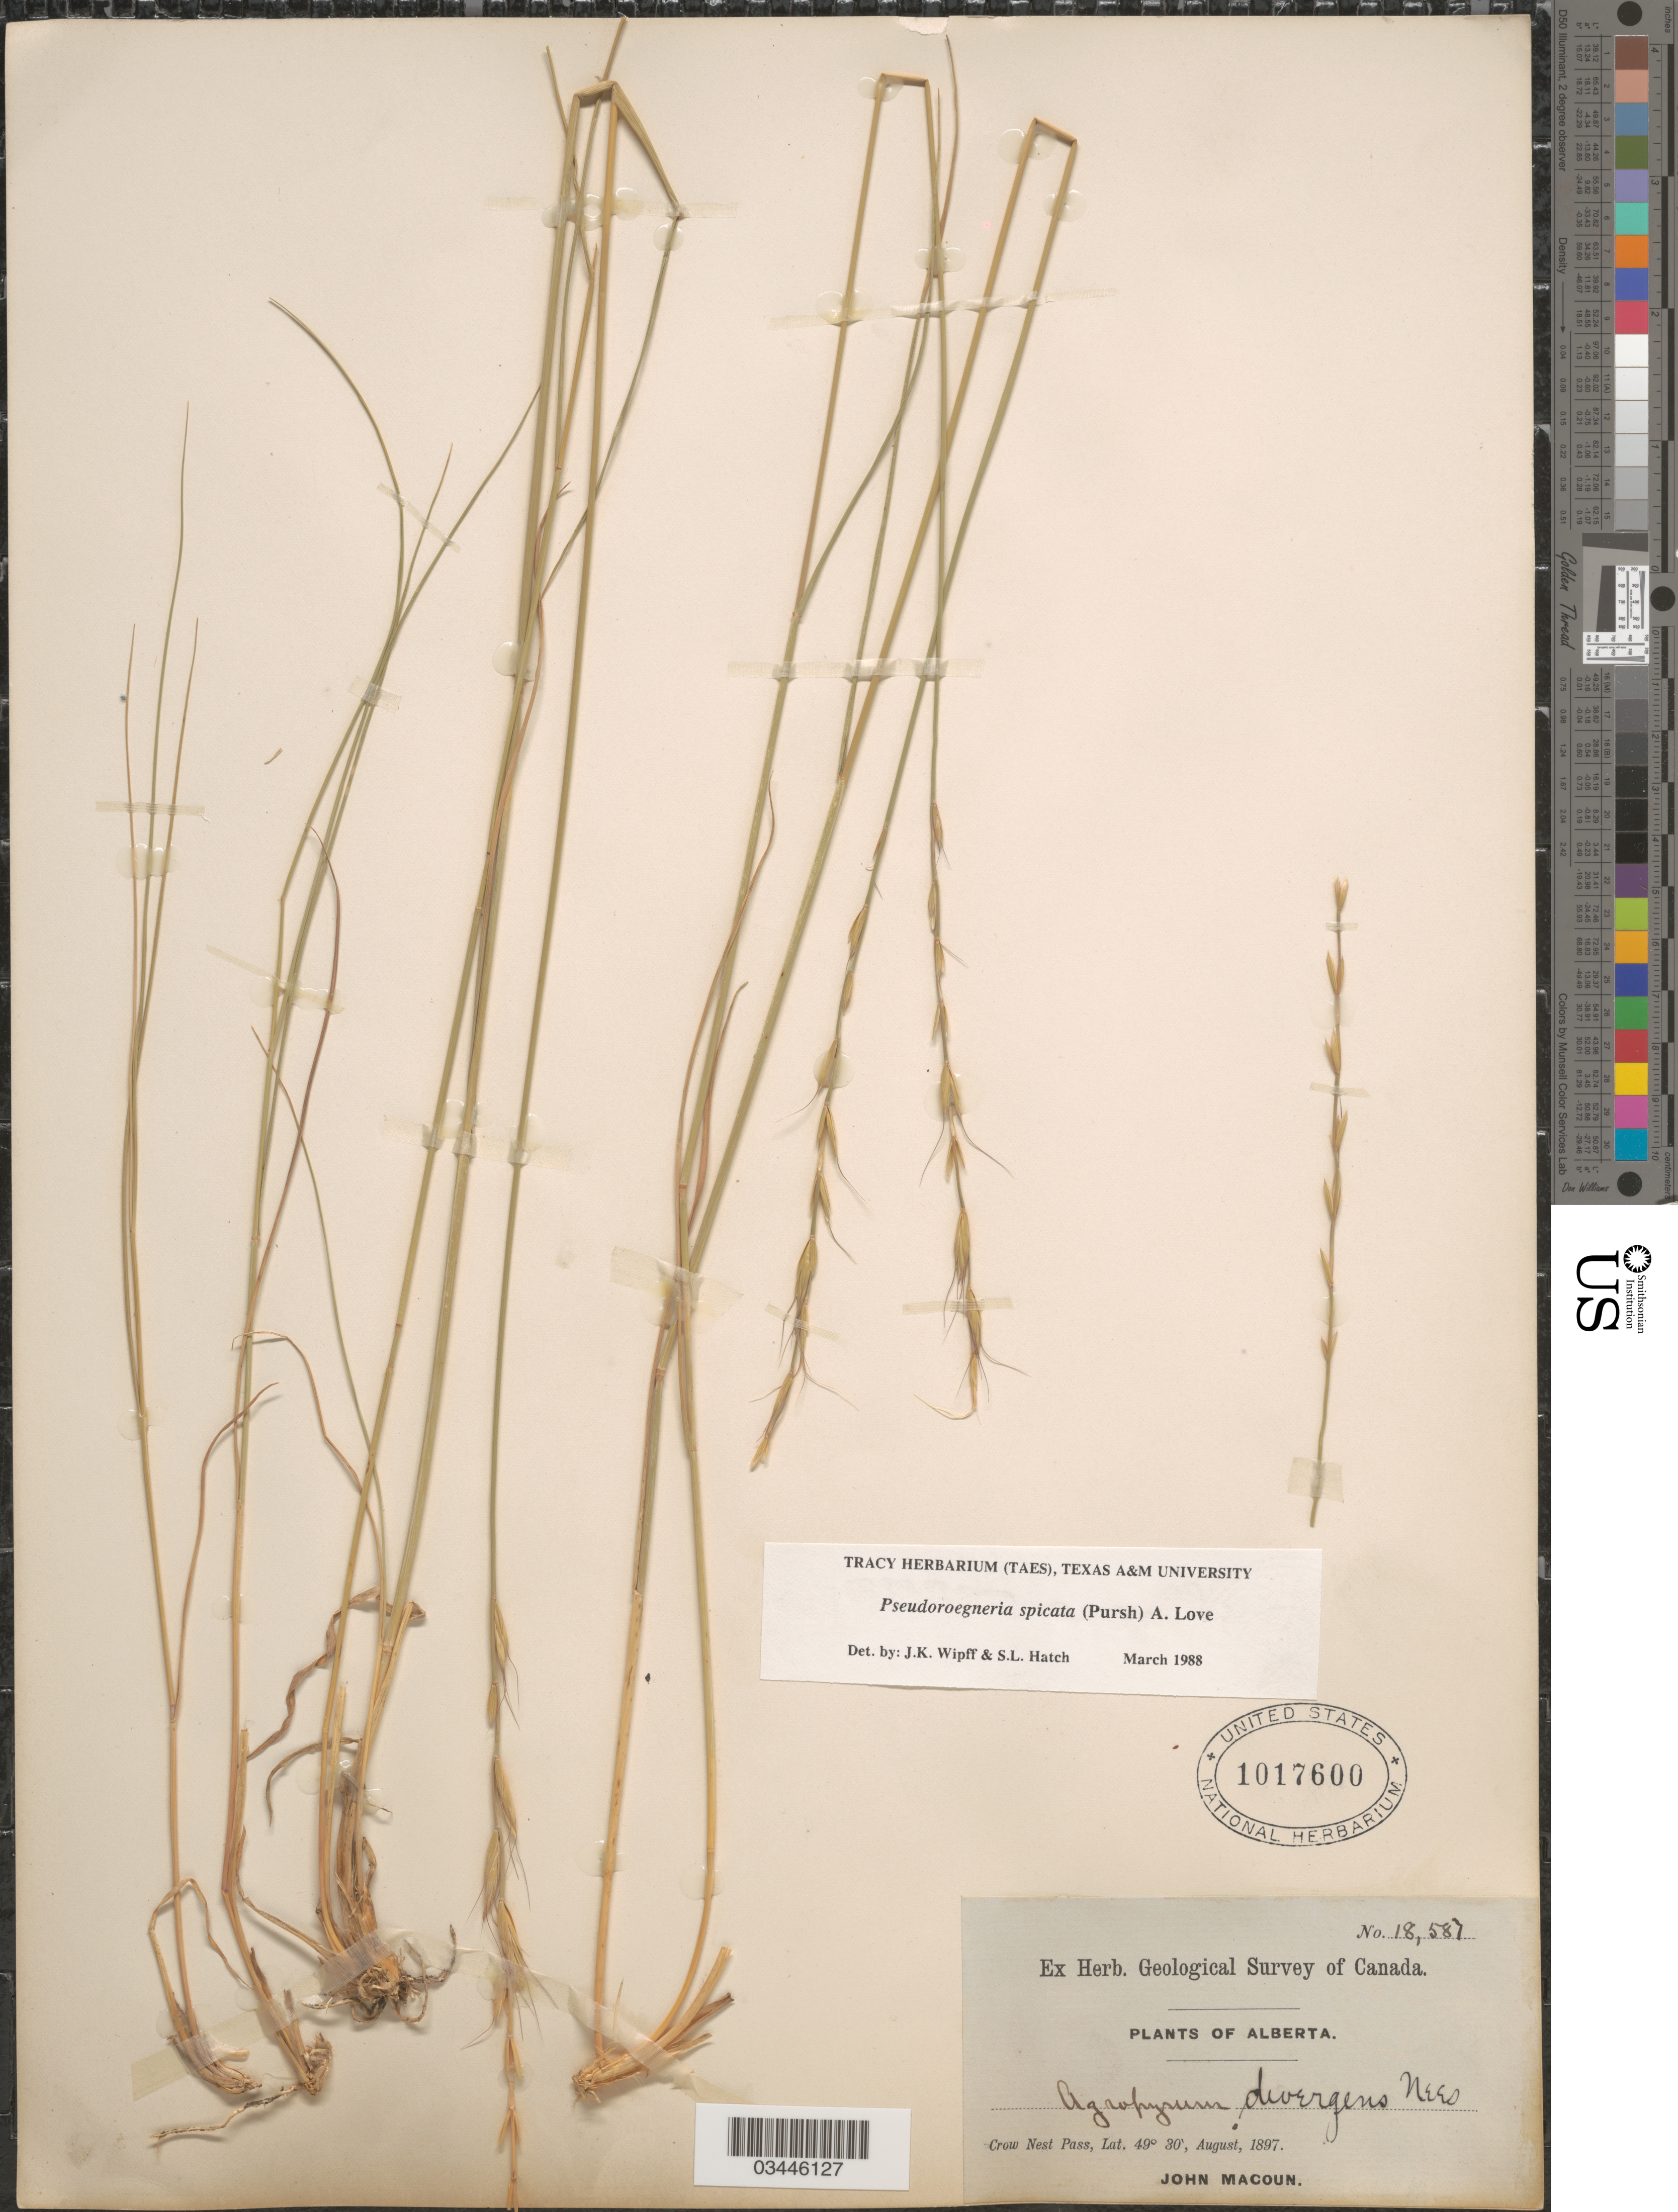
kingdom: Plantae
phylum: Tracheophyta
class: Liliopsida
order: Poales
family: Poaceae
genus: Pseudoroegneria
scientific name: Pseudoroegneria spicata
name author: (Pursh) Á. Löve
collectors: J. Macoun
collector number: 18587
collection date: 1897-08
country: Canada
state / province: Alberta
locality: Geological Survey of Canada. Crow Nest Pass.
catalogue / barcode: US 1017600